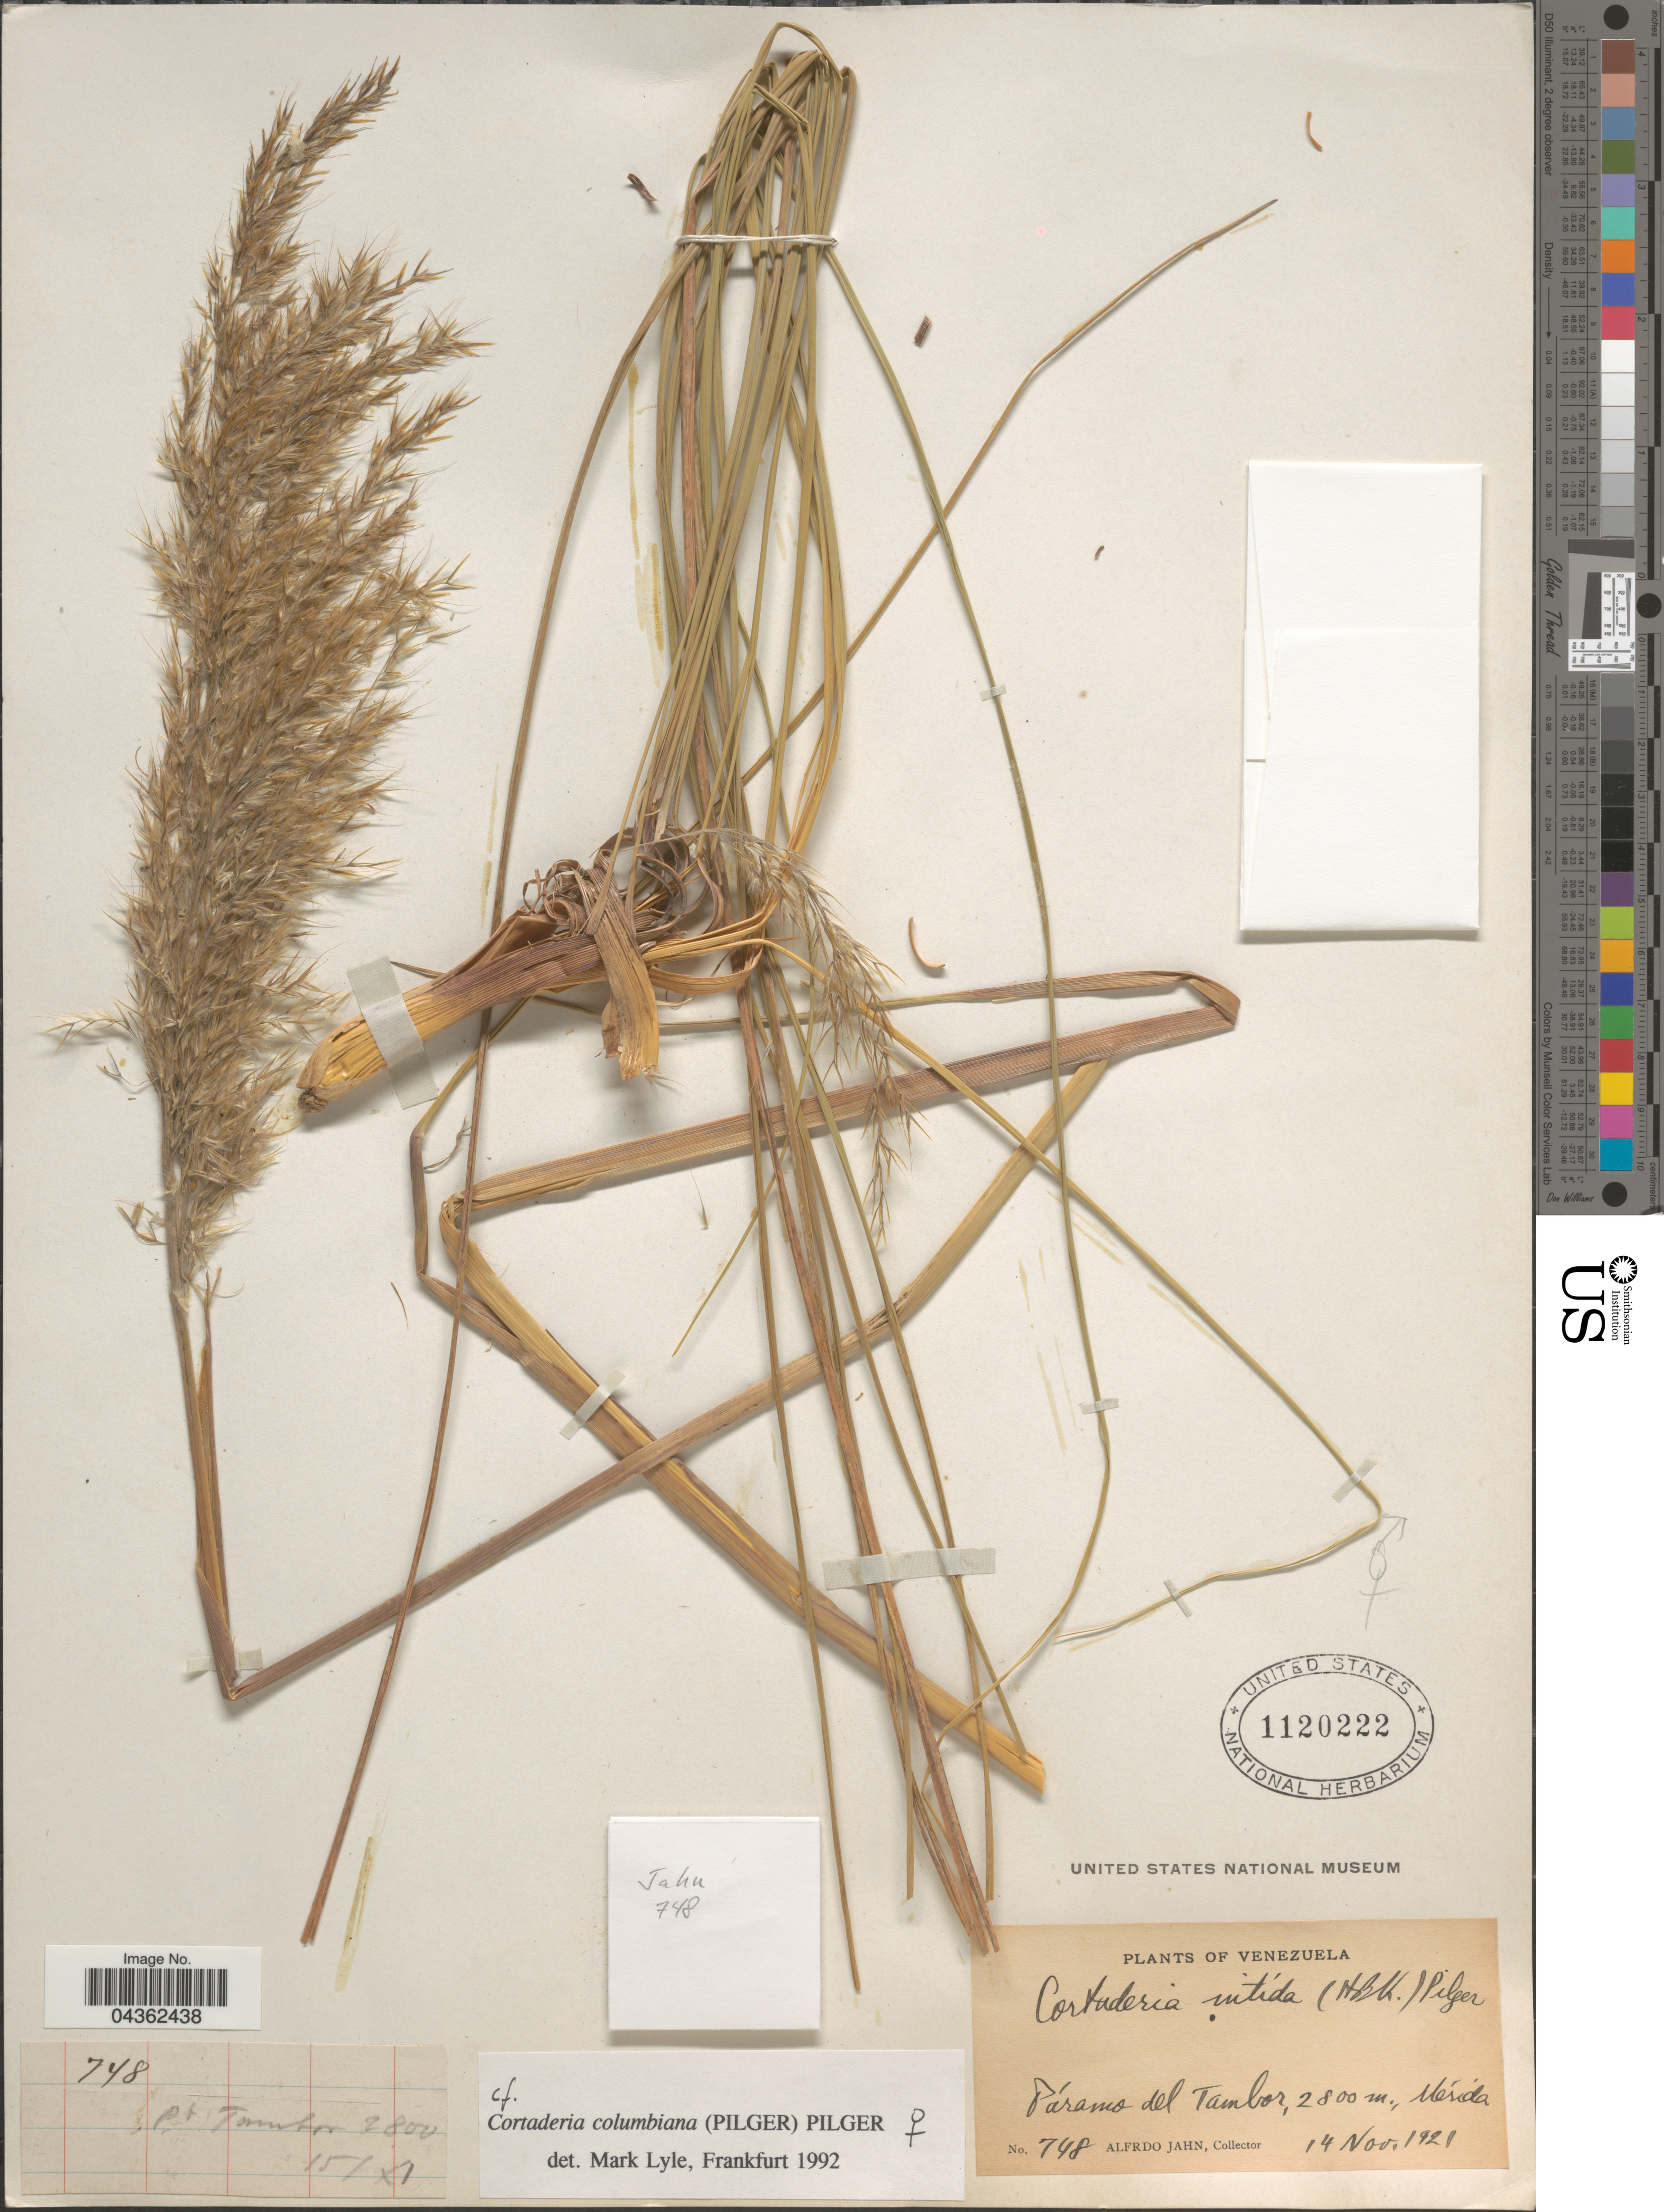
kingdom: Plantae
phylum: Tracheophyta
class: Liliopsida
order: Poales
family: Poaceae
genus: Cortaderia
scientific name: Cortaderia columbiana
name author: (Pilg.) Pilg.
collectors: A. Jahn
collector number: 748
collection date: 1921-11-14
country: Venezuela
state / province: Merida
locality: Páramo del Tambor.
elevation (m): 2800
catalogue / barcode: US 1120222